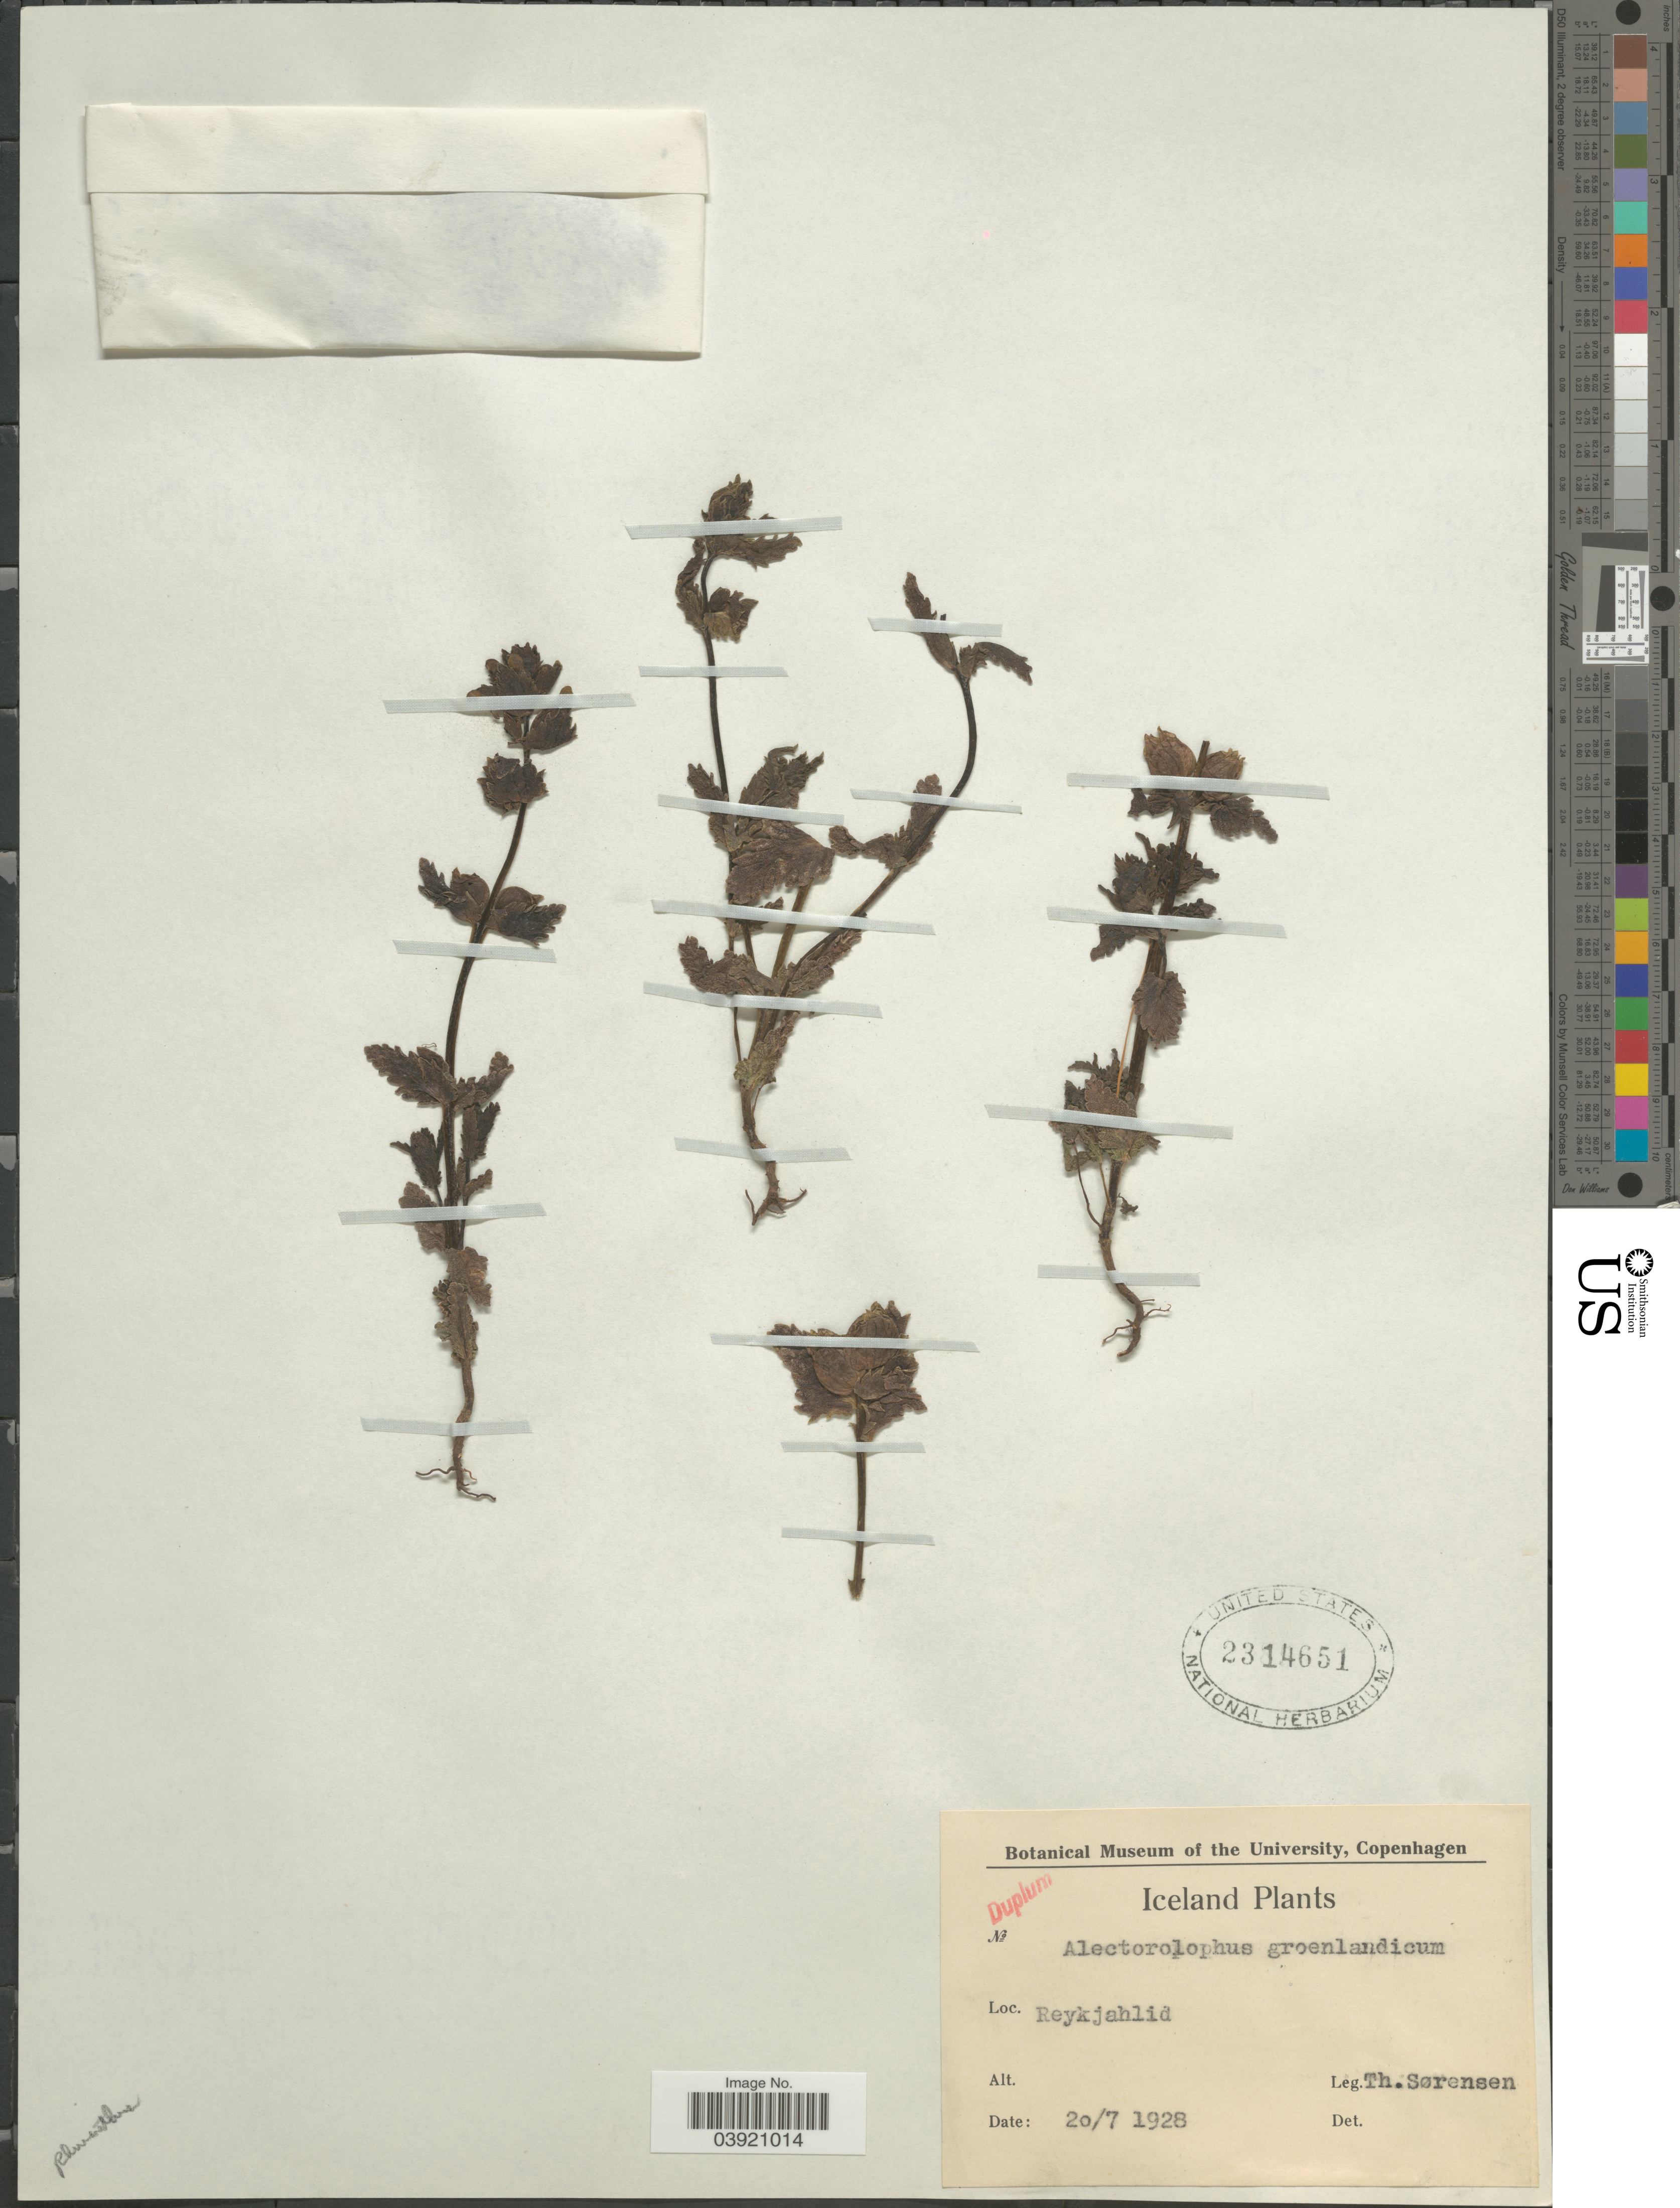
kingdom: Plantae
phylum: Tracheophyta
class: Magnoliopsida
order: Lamiales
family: Orobanchaceae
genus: Rhinanthus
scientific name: Rhinanthus groenlandicus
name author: Chabert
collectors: T. Sorensen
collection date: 1928-07-20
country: Iceland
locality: Reykjahlid.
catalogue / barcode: US 2314651